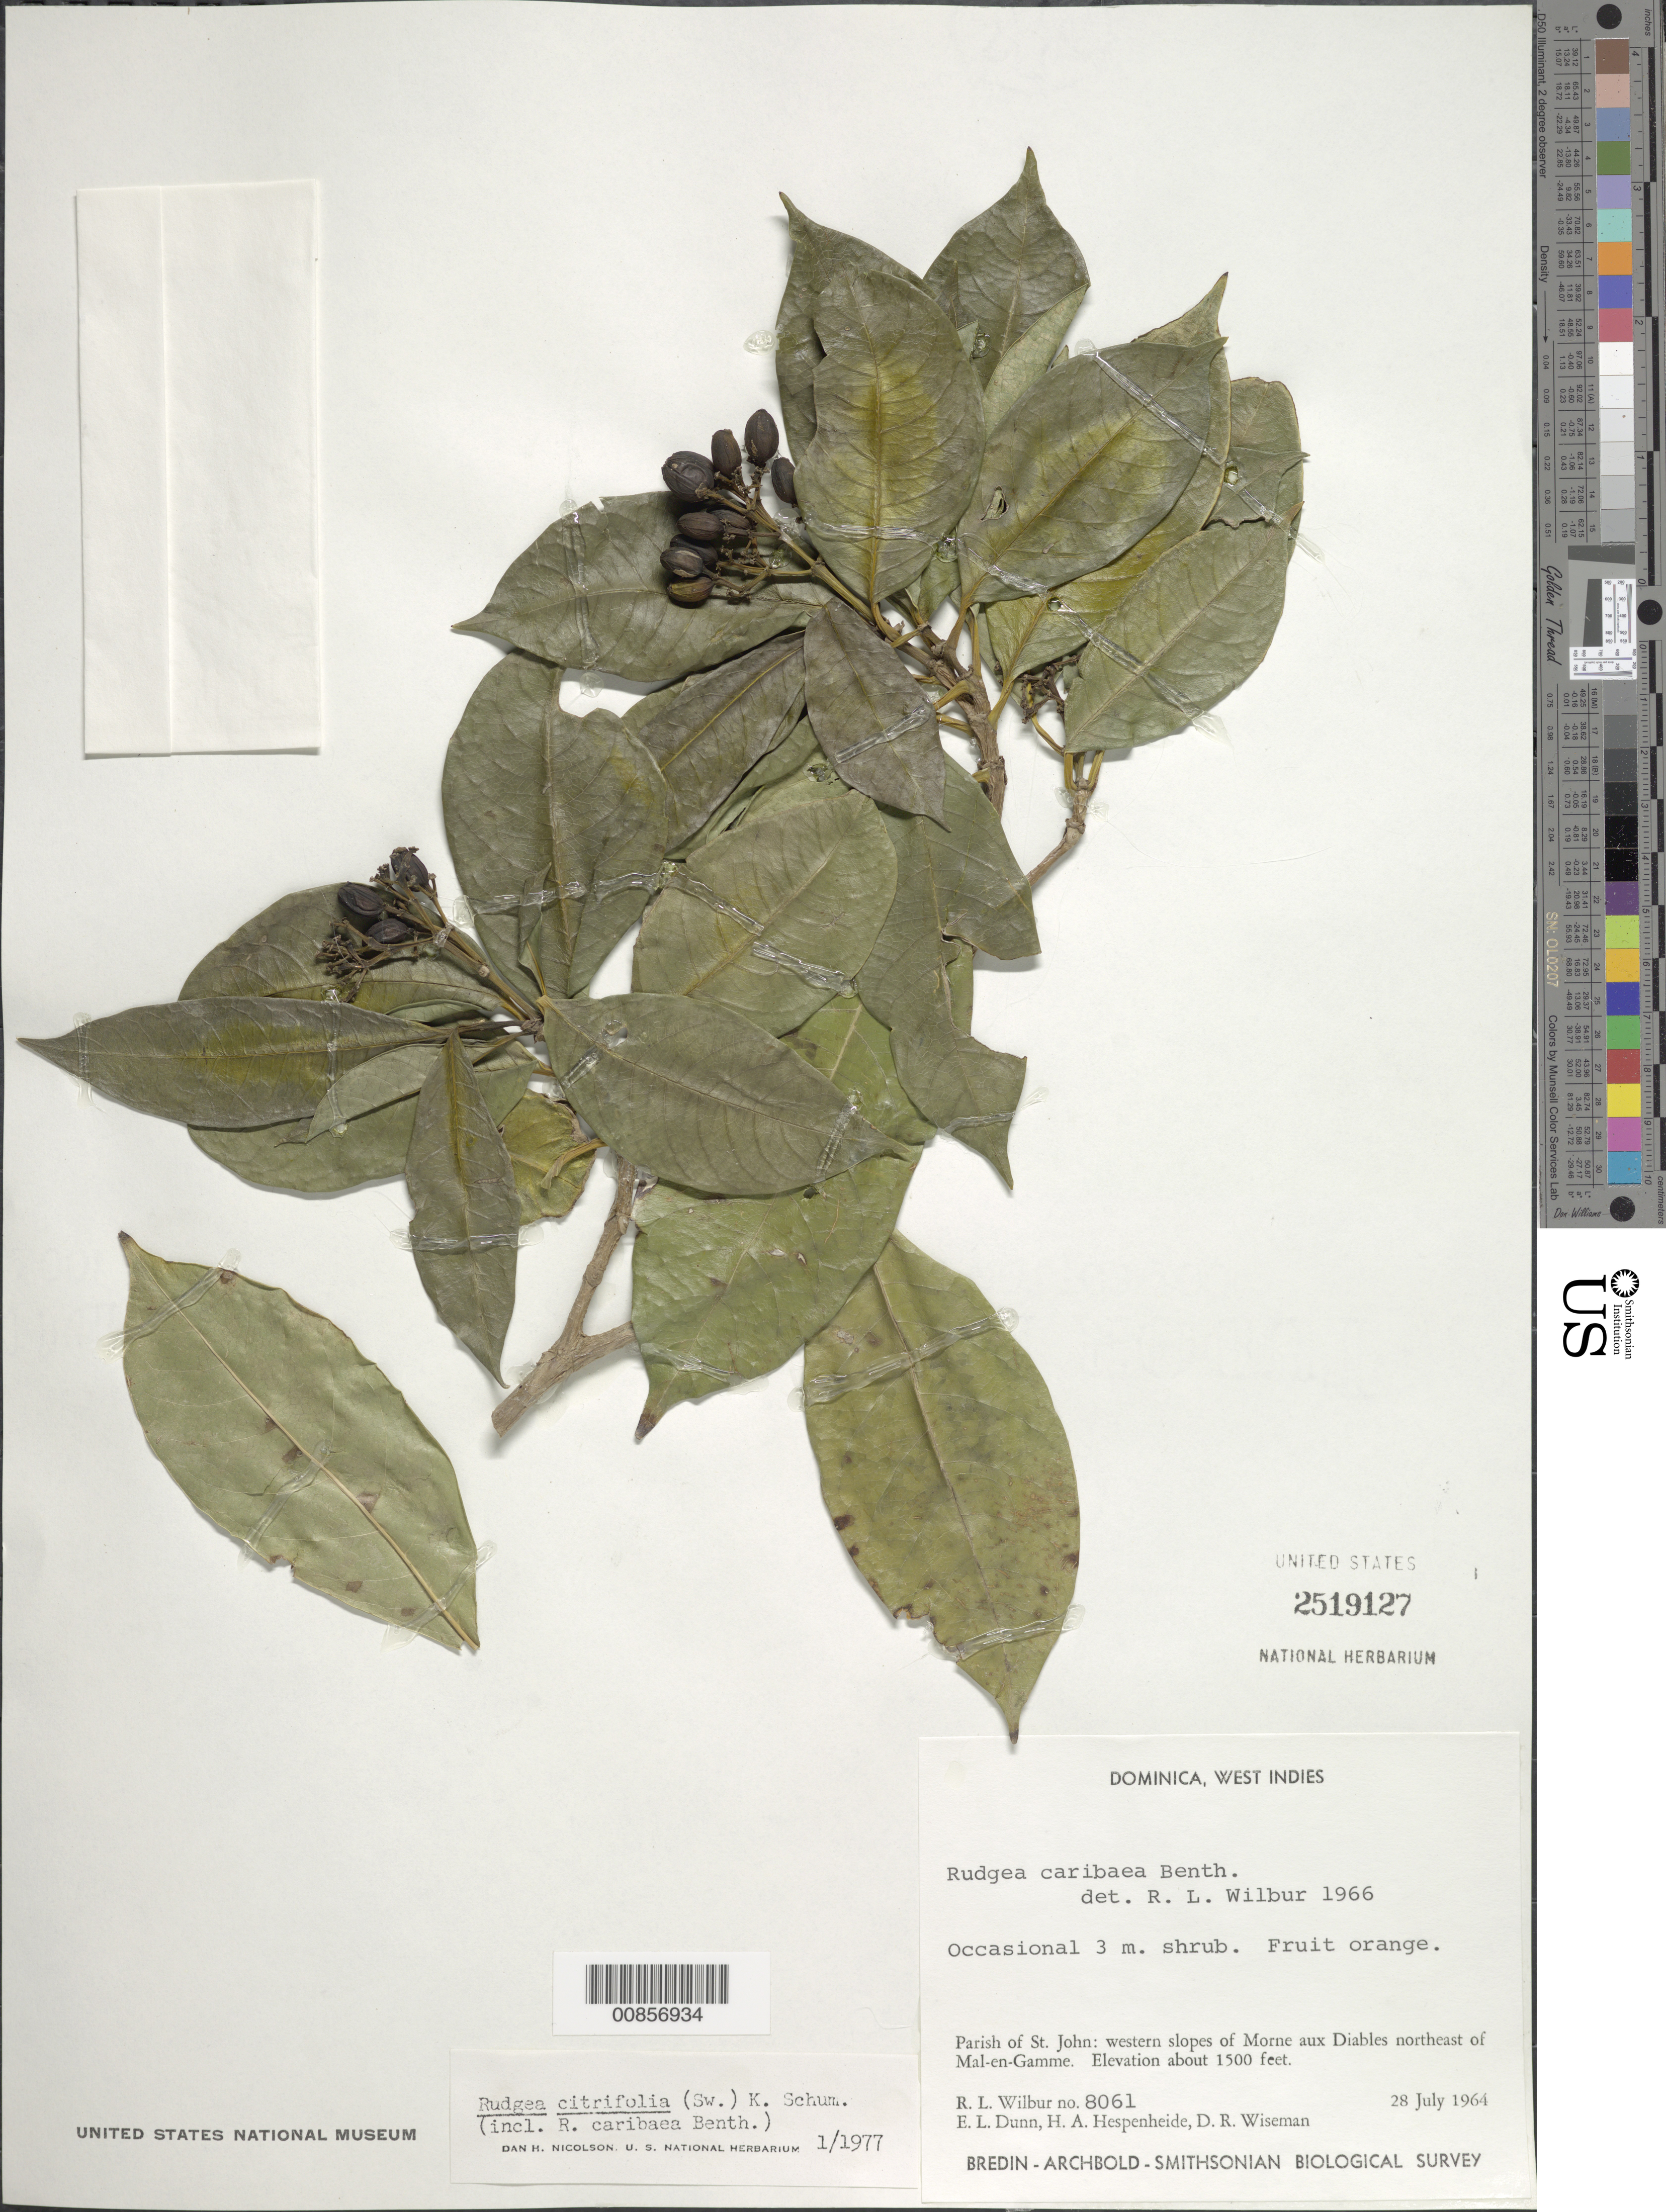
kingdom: Plantae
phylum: Tracheophyta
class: Magnoliopsida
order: Gentianales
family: Rubiaceae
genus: Rudgea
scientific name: Rudgea citrifolia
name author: (Sw.) K. Schum.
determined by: Nicolson, Dan H.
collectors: R. L. Wilbur, E. Dunn, H. A. Hespenheide & D. R. Wiseman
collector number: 8061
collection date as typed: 28 Jul 1964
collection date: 1964-07-28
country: Dominica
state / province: St. John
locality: Western slopes of Morne aux Diables northeast of Mal-en-Gamme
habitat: Montane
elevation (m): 457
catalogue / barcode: US 2519127